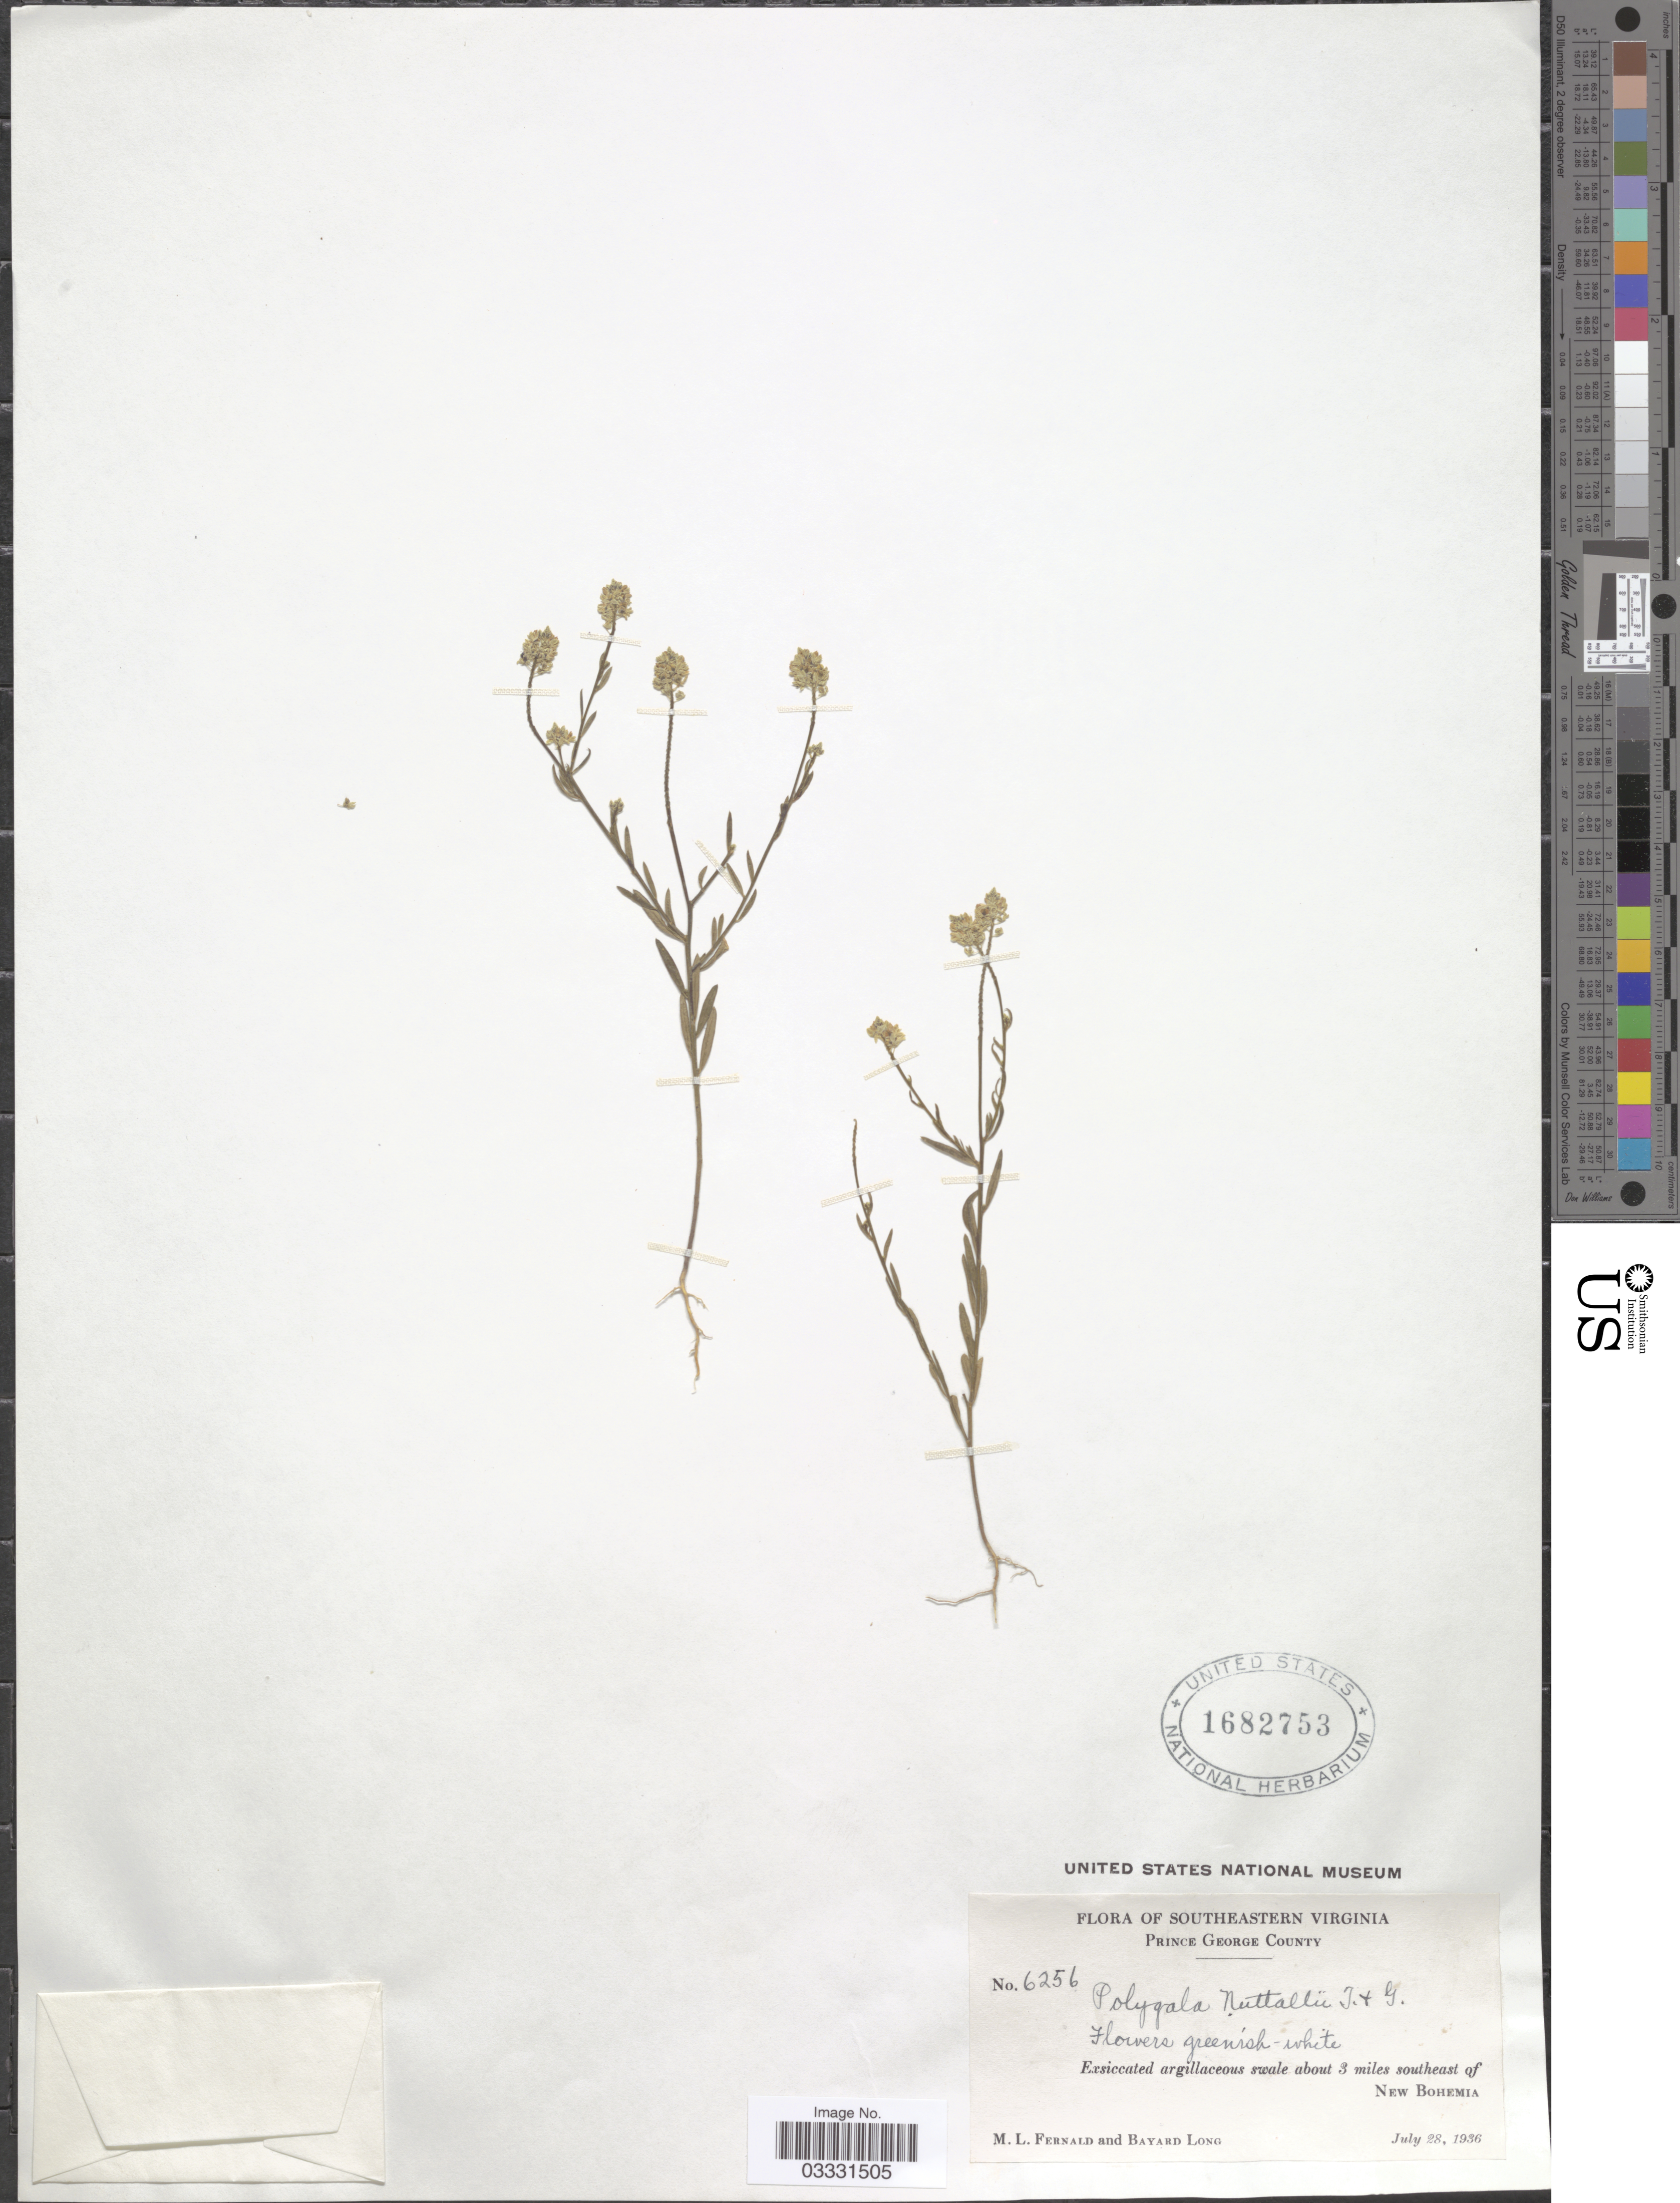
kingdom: Plantae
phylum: Tracheophyta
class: Magnoliopsida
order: Fabales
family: Polygalaceae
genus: Polygala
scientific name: Polygala nuttallii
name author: Torr. & A. Gray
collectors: M. L. Fernald & B. Long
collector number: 6256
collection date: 1936-07-28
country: United States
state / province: Virginia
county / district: Prince George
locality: Southeastern Virginia. Prince George County. Exsiccated argillaceous swale about 3 miles southeast of New Bohemia.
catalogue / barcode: US 1682753